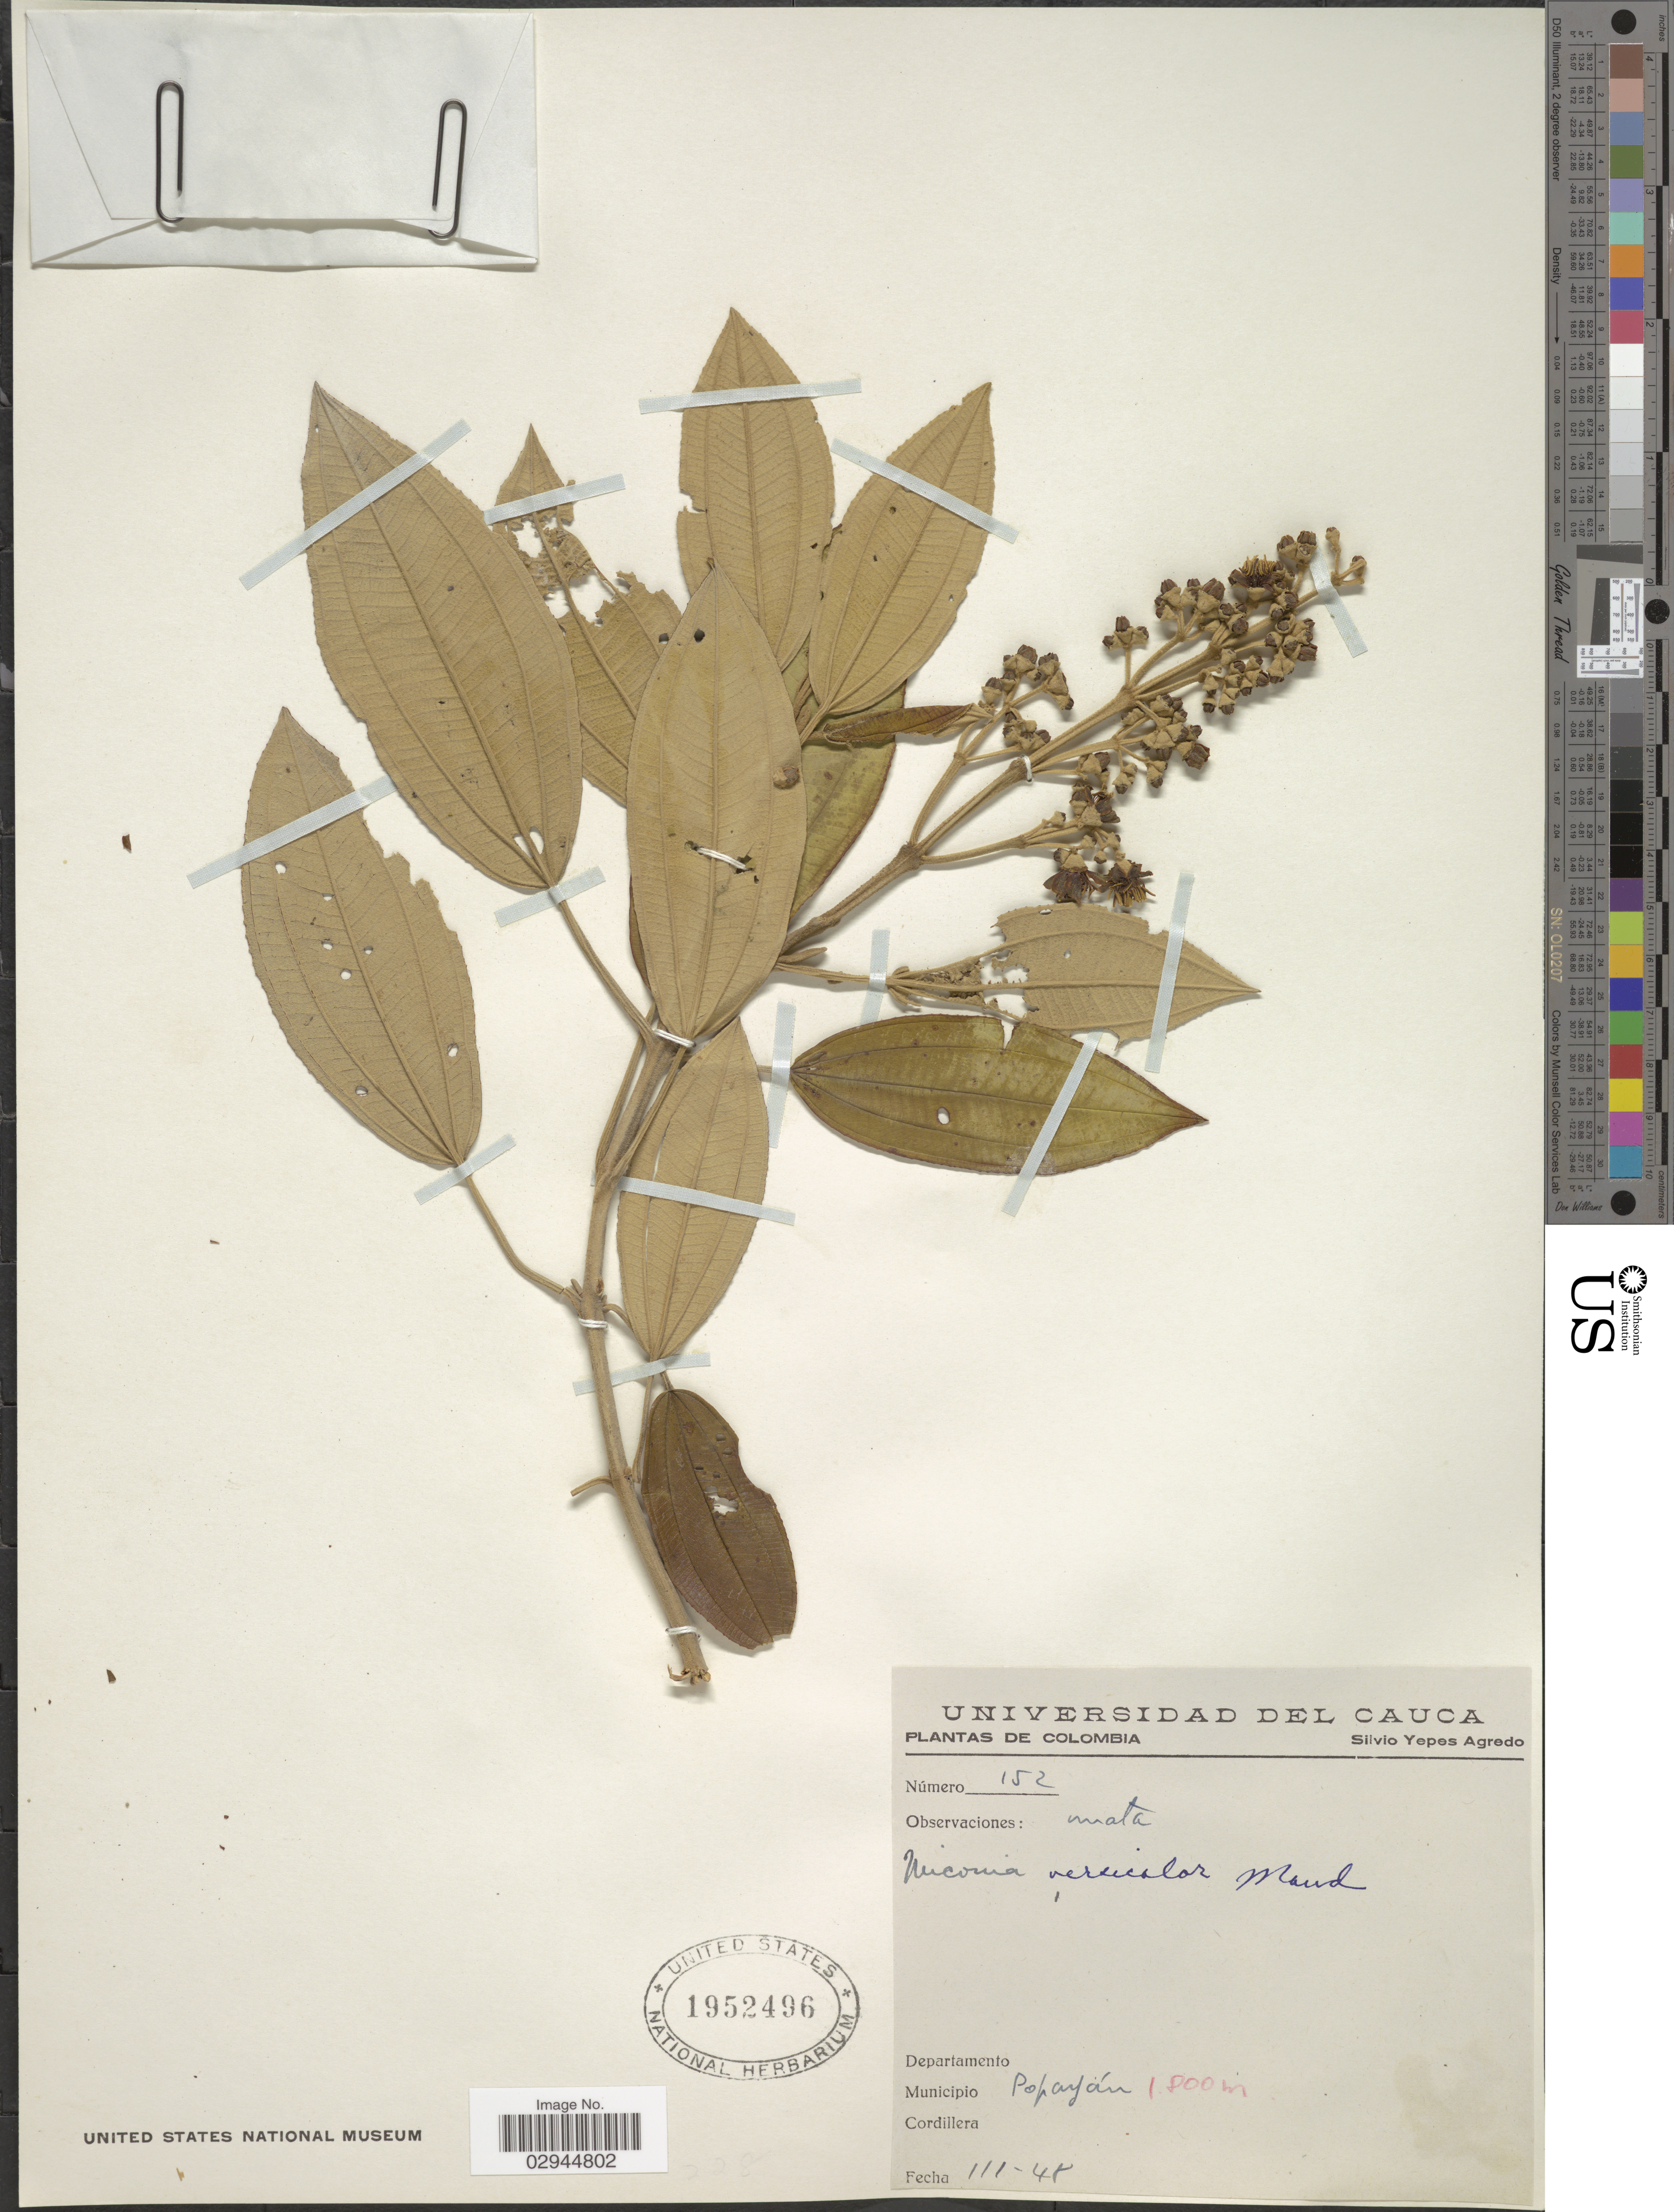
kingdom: Plantae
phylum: Tracheophyta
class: Magnoliopsida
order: Myrtales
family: Melastomataceae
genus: Miconia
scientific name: Miconia versicolor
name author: Naudin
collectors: S. Yepes-Agredo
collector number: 152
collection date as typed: Transcribed d/m/y: /3/48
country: Colombia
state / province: Cauca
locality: Municipio Popayán.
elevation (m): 1800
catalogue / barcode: US 1952496